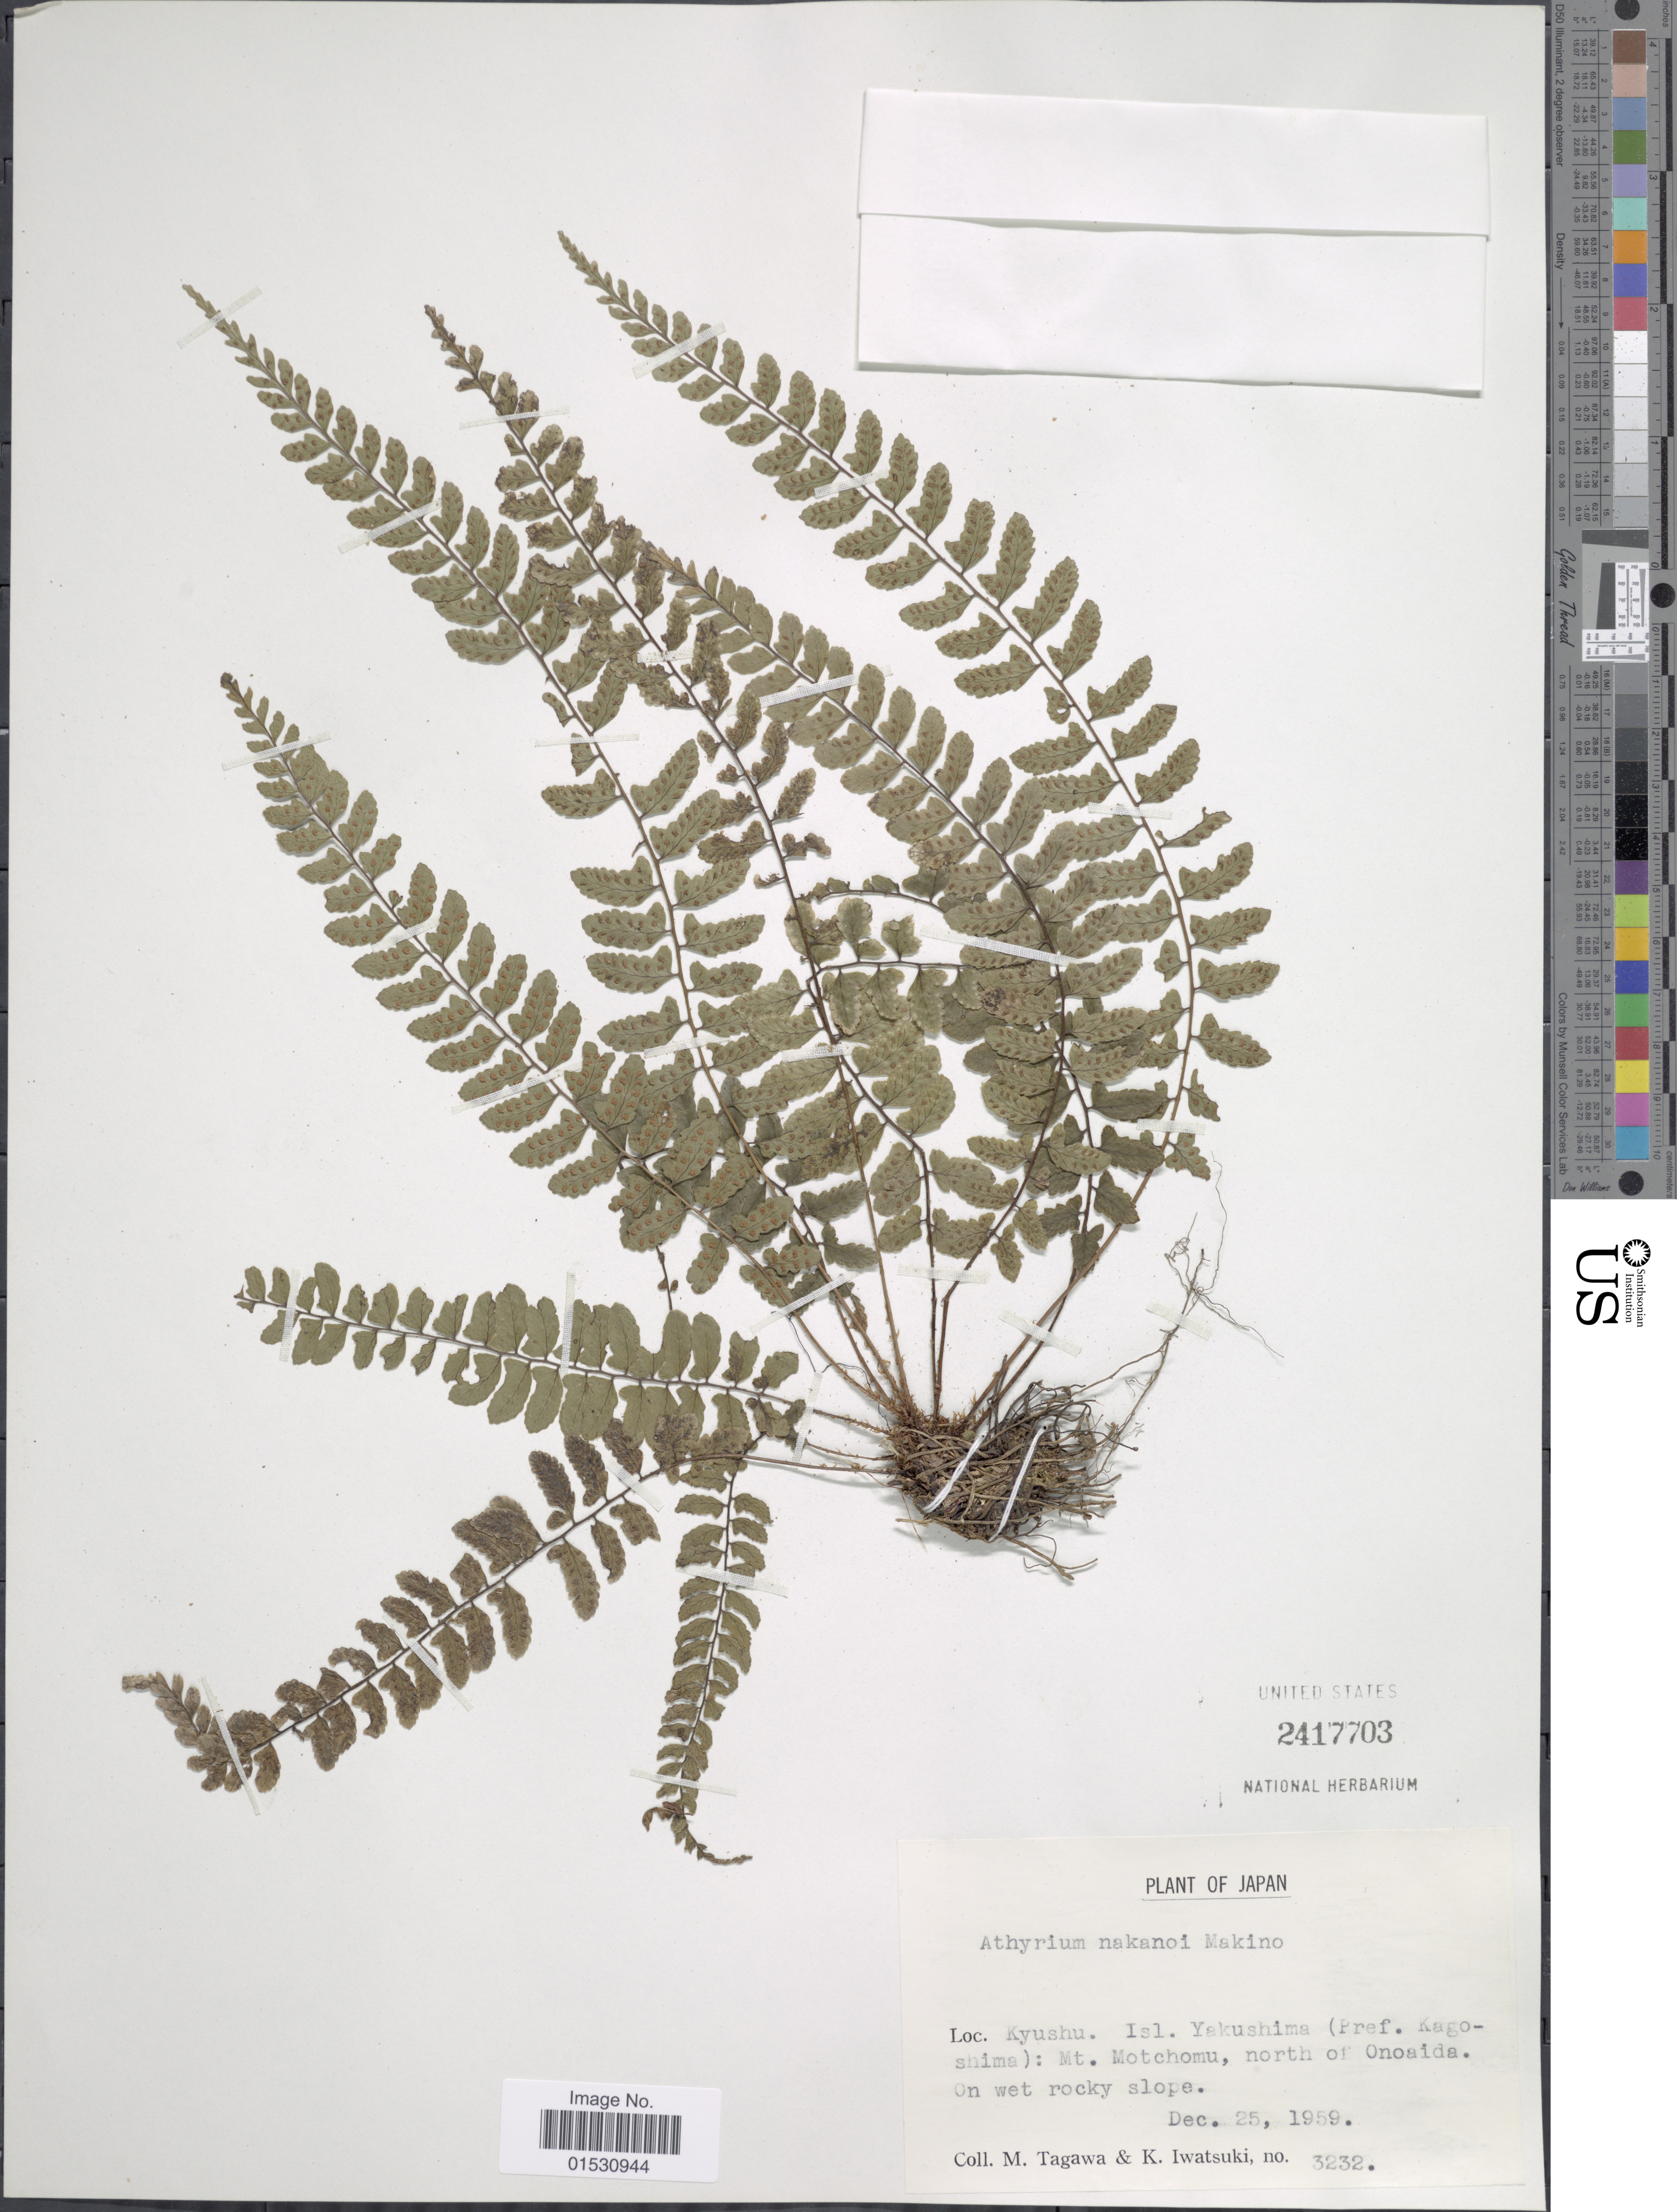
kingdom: Plantae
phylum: Tracheophyta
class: Polypodiopsida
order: Polypodiales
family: Athyriaceae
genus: Athyrium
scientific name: Athyrium nakanoi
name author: Makino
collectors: M. Tagawa & K. Iwatsuki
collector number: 3232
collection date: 1959-12-25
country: Japan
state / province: Kagosima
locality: Kyushu. Isl. Yakushima (Pref. Kagoshima): Mt. Motchomu, north of Onoaida.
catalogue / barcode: US 2417703